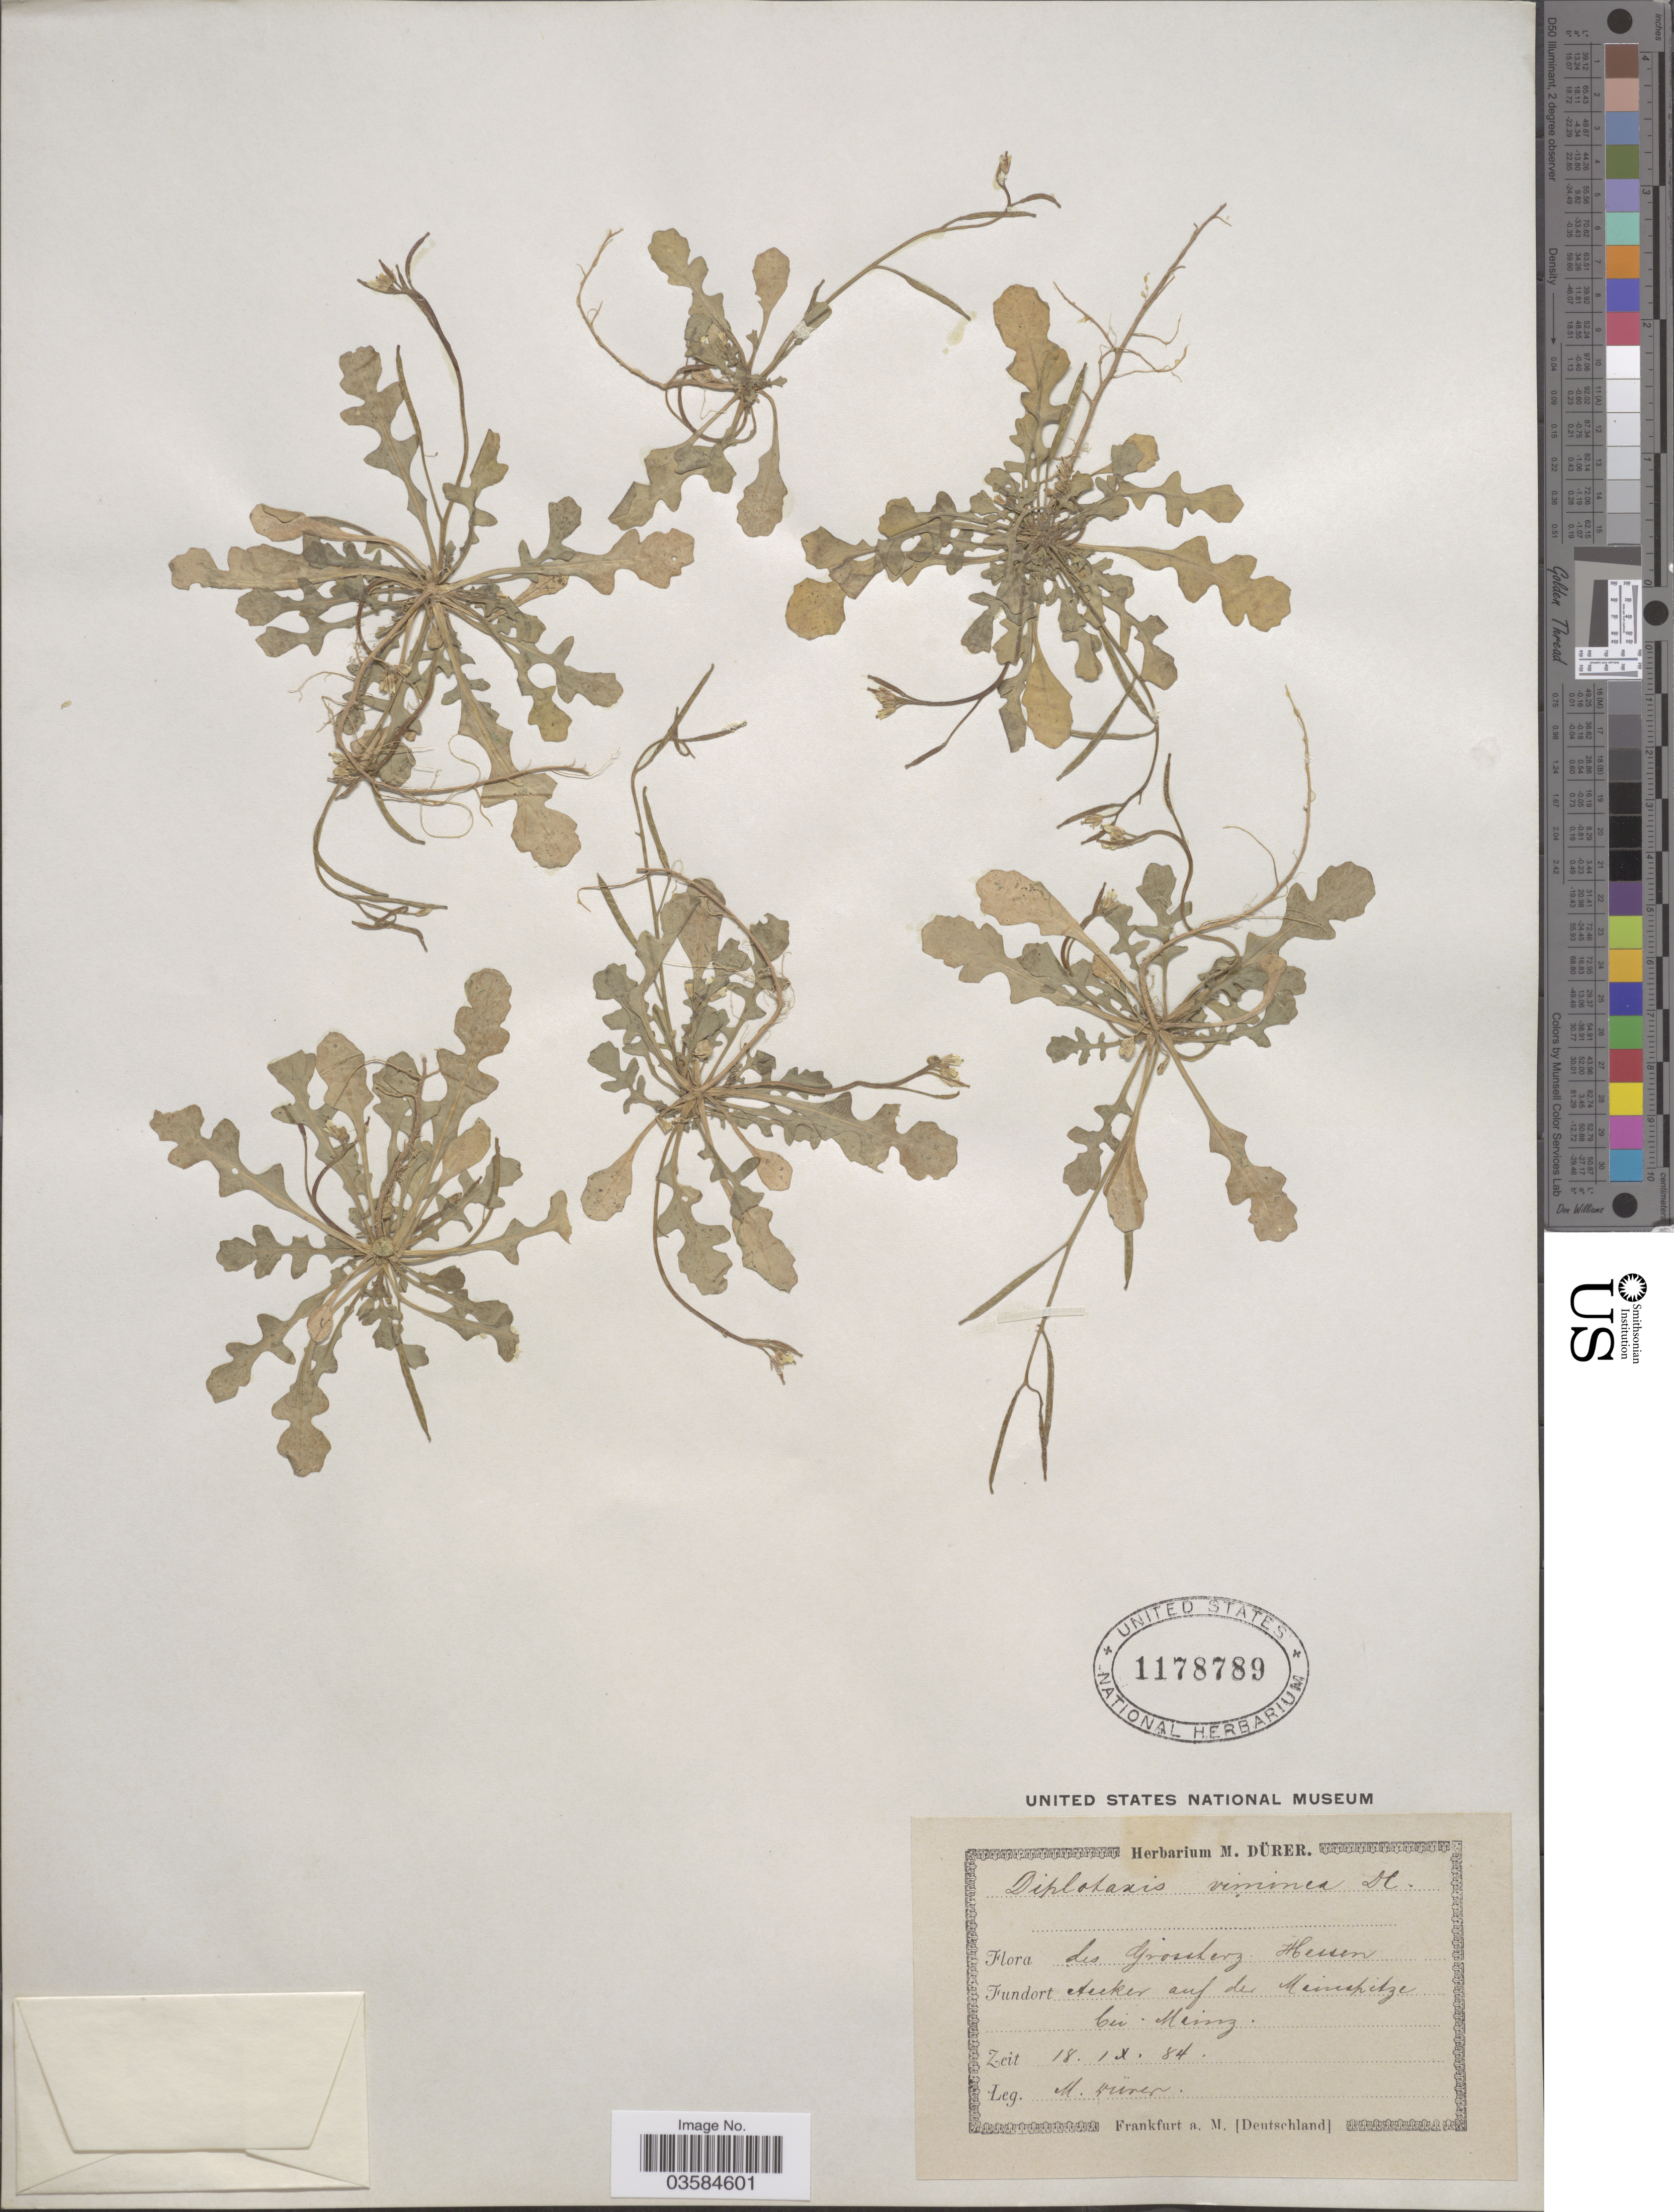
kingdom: Plantae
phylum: Tracheophyta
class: Magnoliopsida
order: Brassicales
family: Brassicaceae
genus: Diplotaxis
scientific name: Diplotaxis viminea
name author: (L.) DC.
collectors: M. Durer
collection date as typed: Transcribed d/m/y: 18/9/84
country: Germany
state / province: Hesse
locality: Des Grossberg. Hessen. Aecker auf der Meinestitze bei. Meinz.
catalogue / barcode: US 1178789